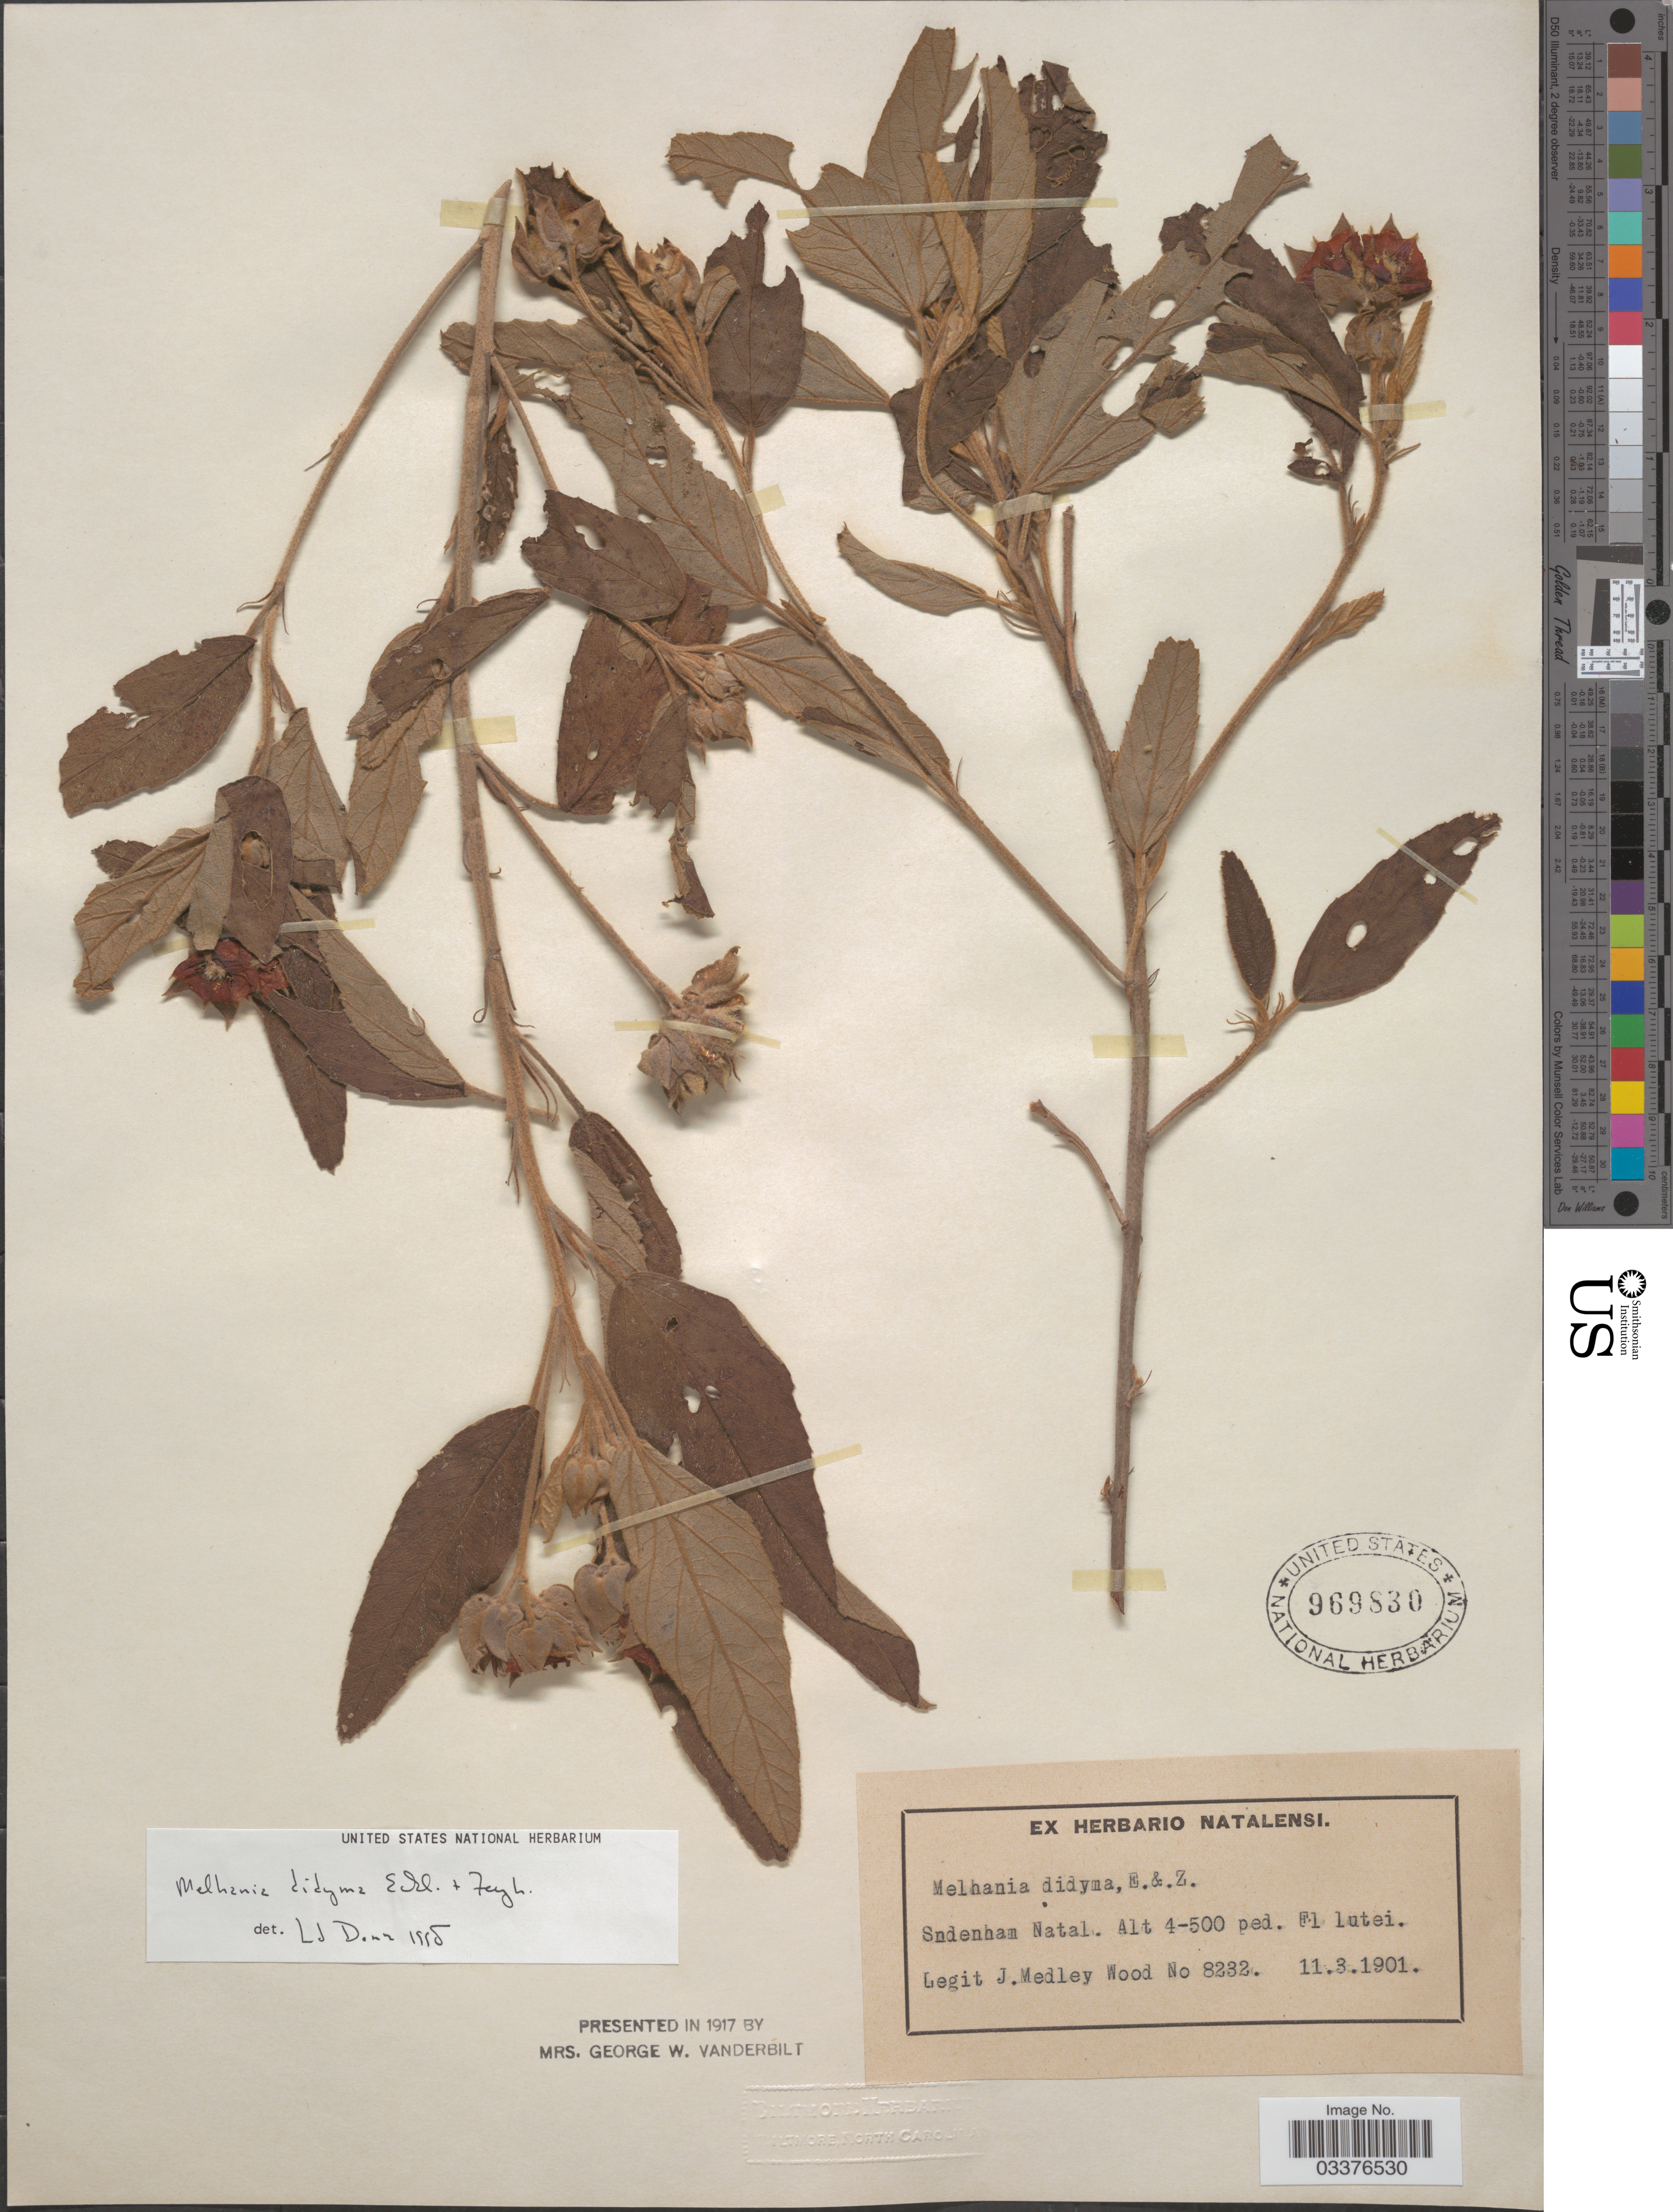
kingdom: Plantae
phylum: Tracheophyta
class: Magnoliopsida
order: Malvales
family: Malvaceae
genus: Melhania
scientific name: Melhania didyma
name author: Eckl. & Zeyh.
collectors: J. Medley Wood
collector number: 8232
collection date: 1901-03-11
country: South Africa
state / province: KwaZulu-Natal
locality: Sndenham Natal.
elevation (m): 122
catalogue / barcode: US 969830